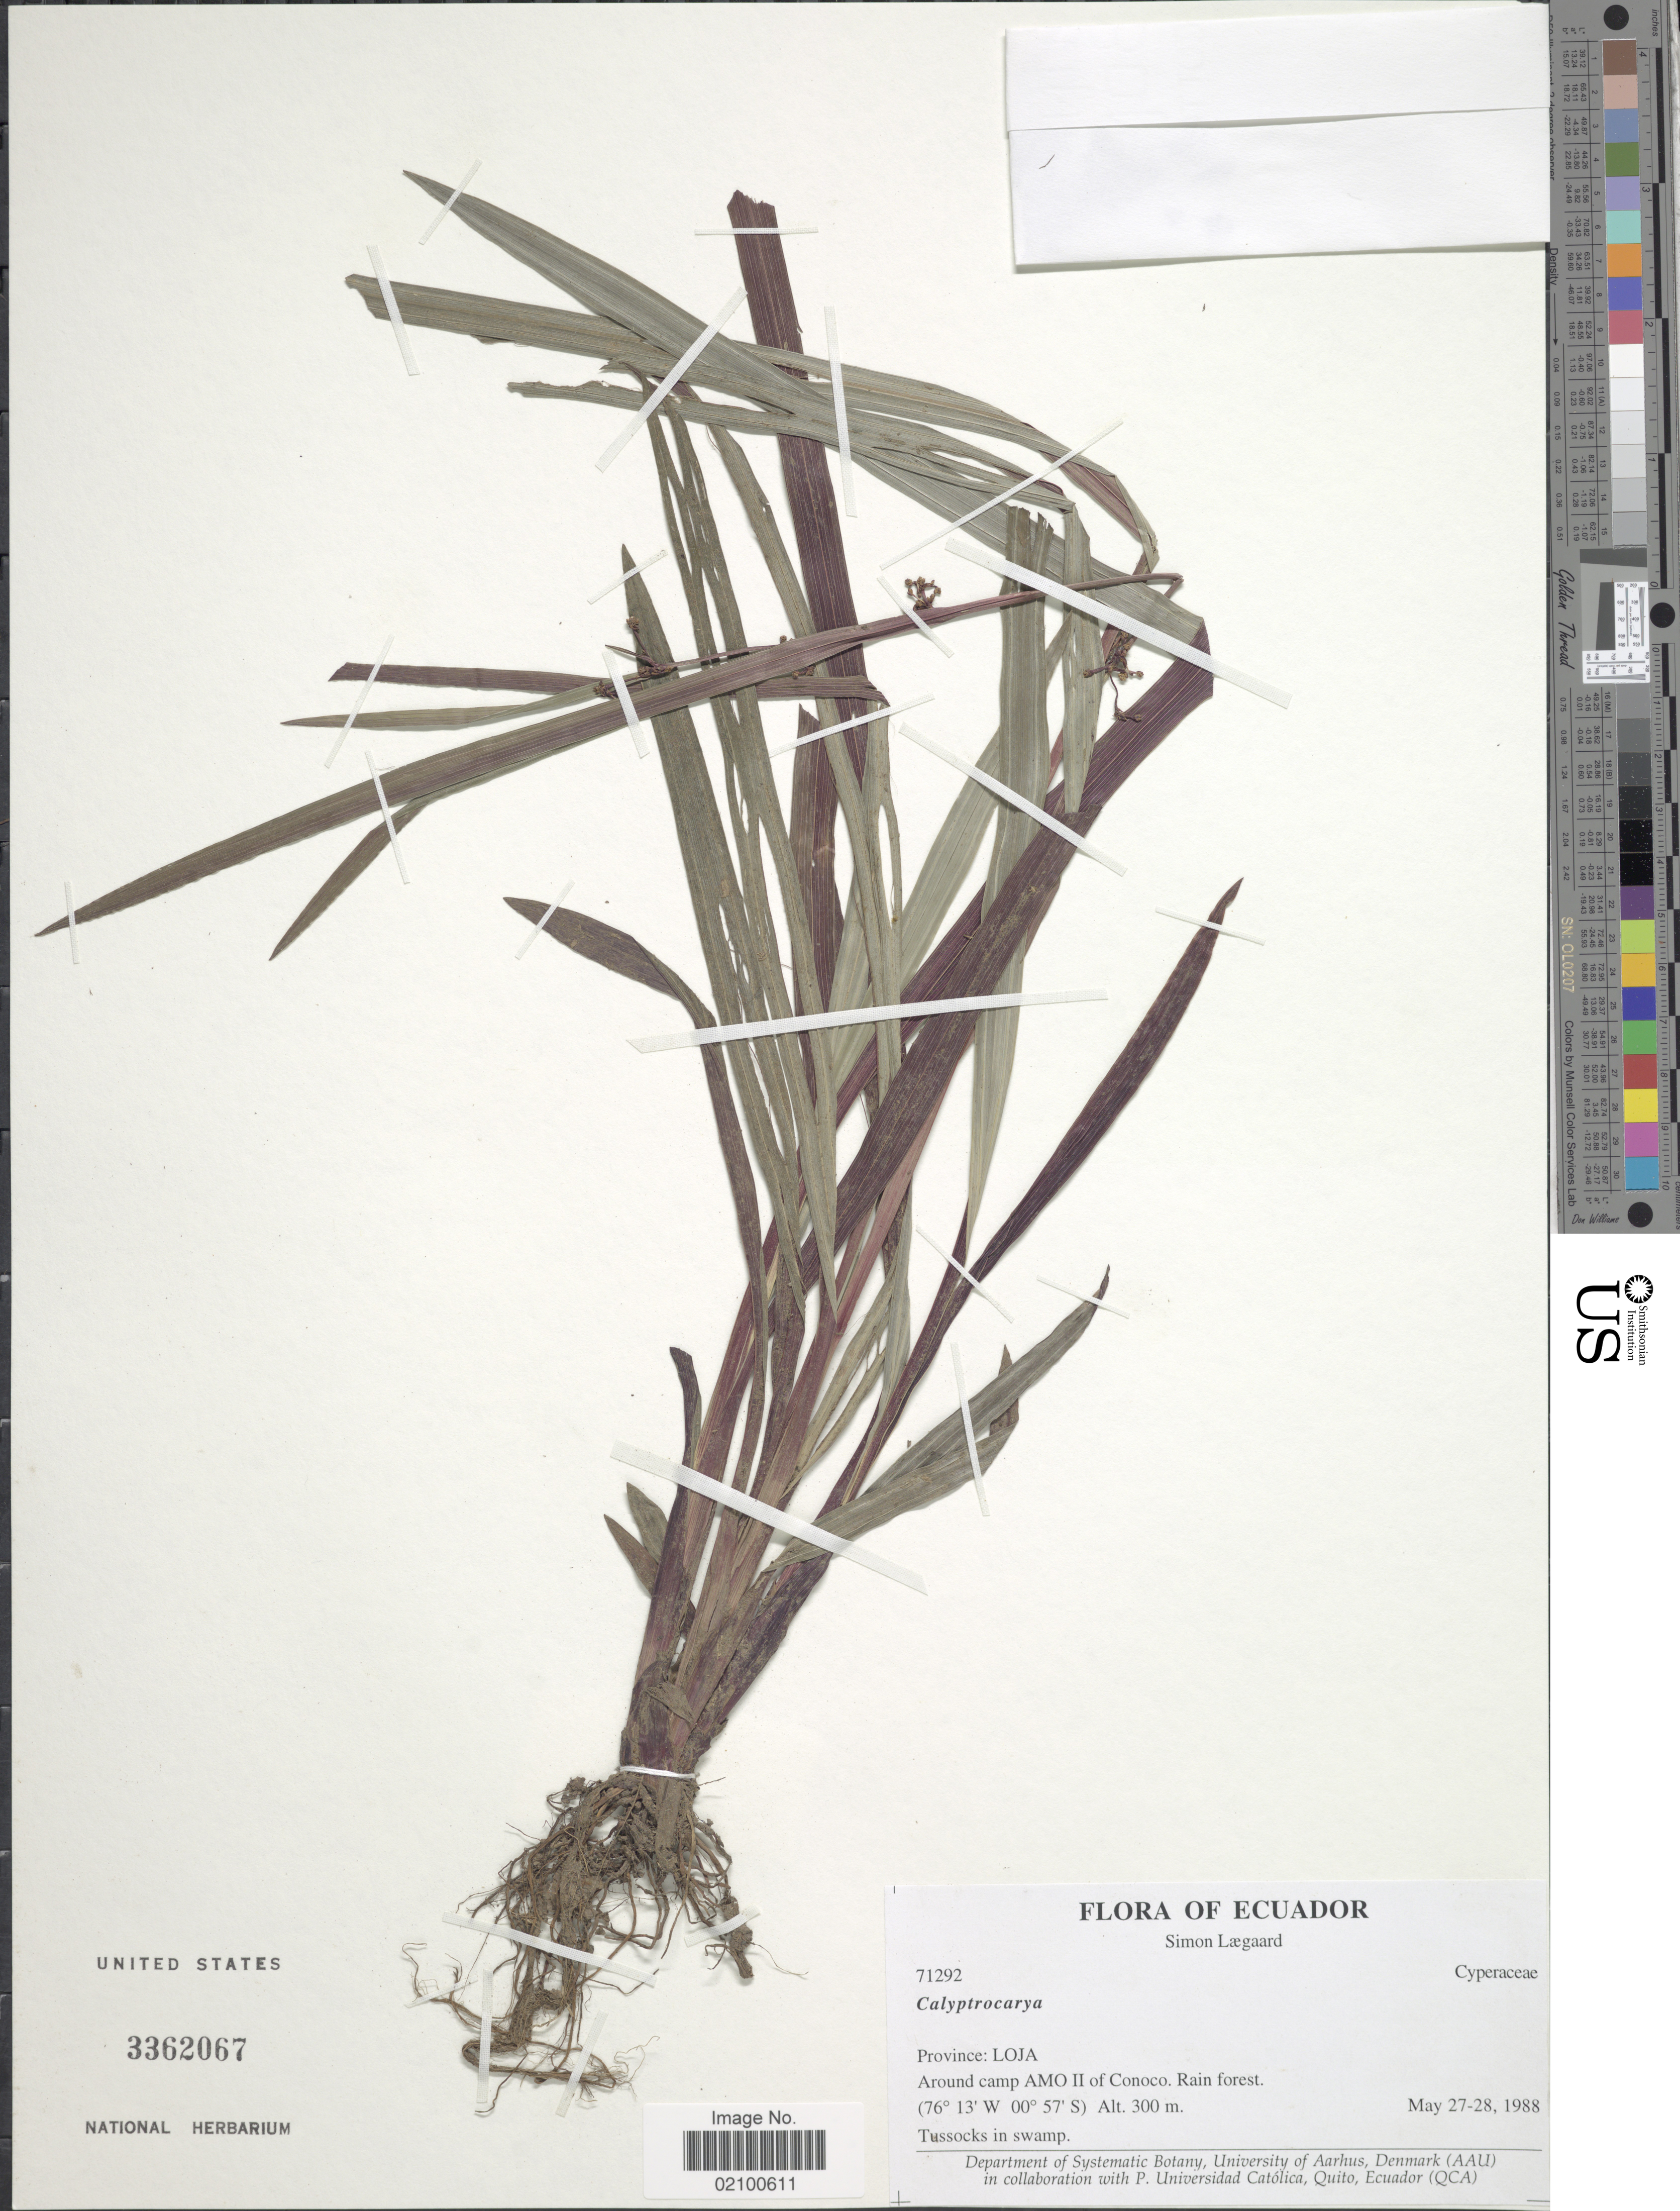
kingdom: Plantae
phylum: Tracheophyta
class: Liliopsida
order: Poales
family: Cyperaceae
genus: Calyptrocarya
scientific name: Calyptrocarya sp.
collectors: S. Lægaard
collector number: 71292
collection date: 1988-05-27/1988-05-28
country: Ecuador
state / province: Loja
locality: Around Camp AMO II of Conoco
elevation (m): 300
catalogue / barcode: US 3362067